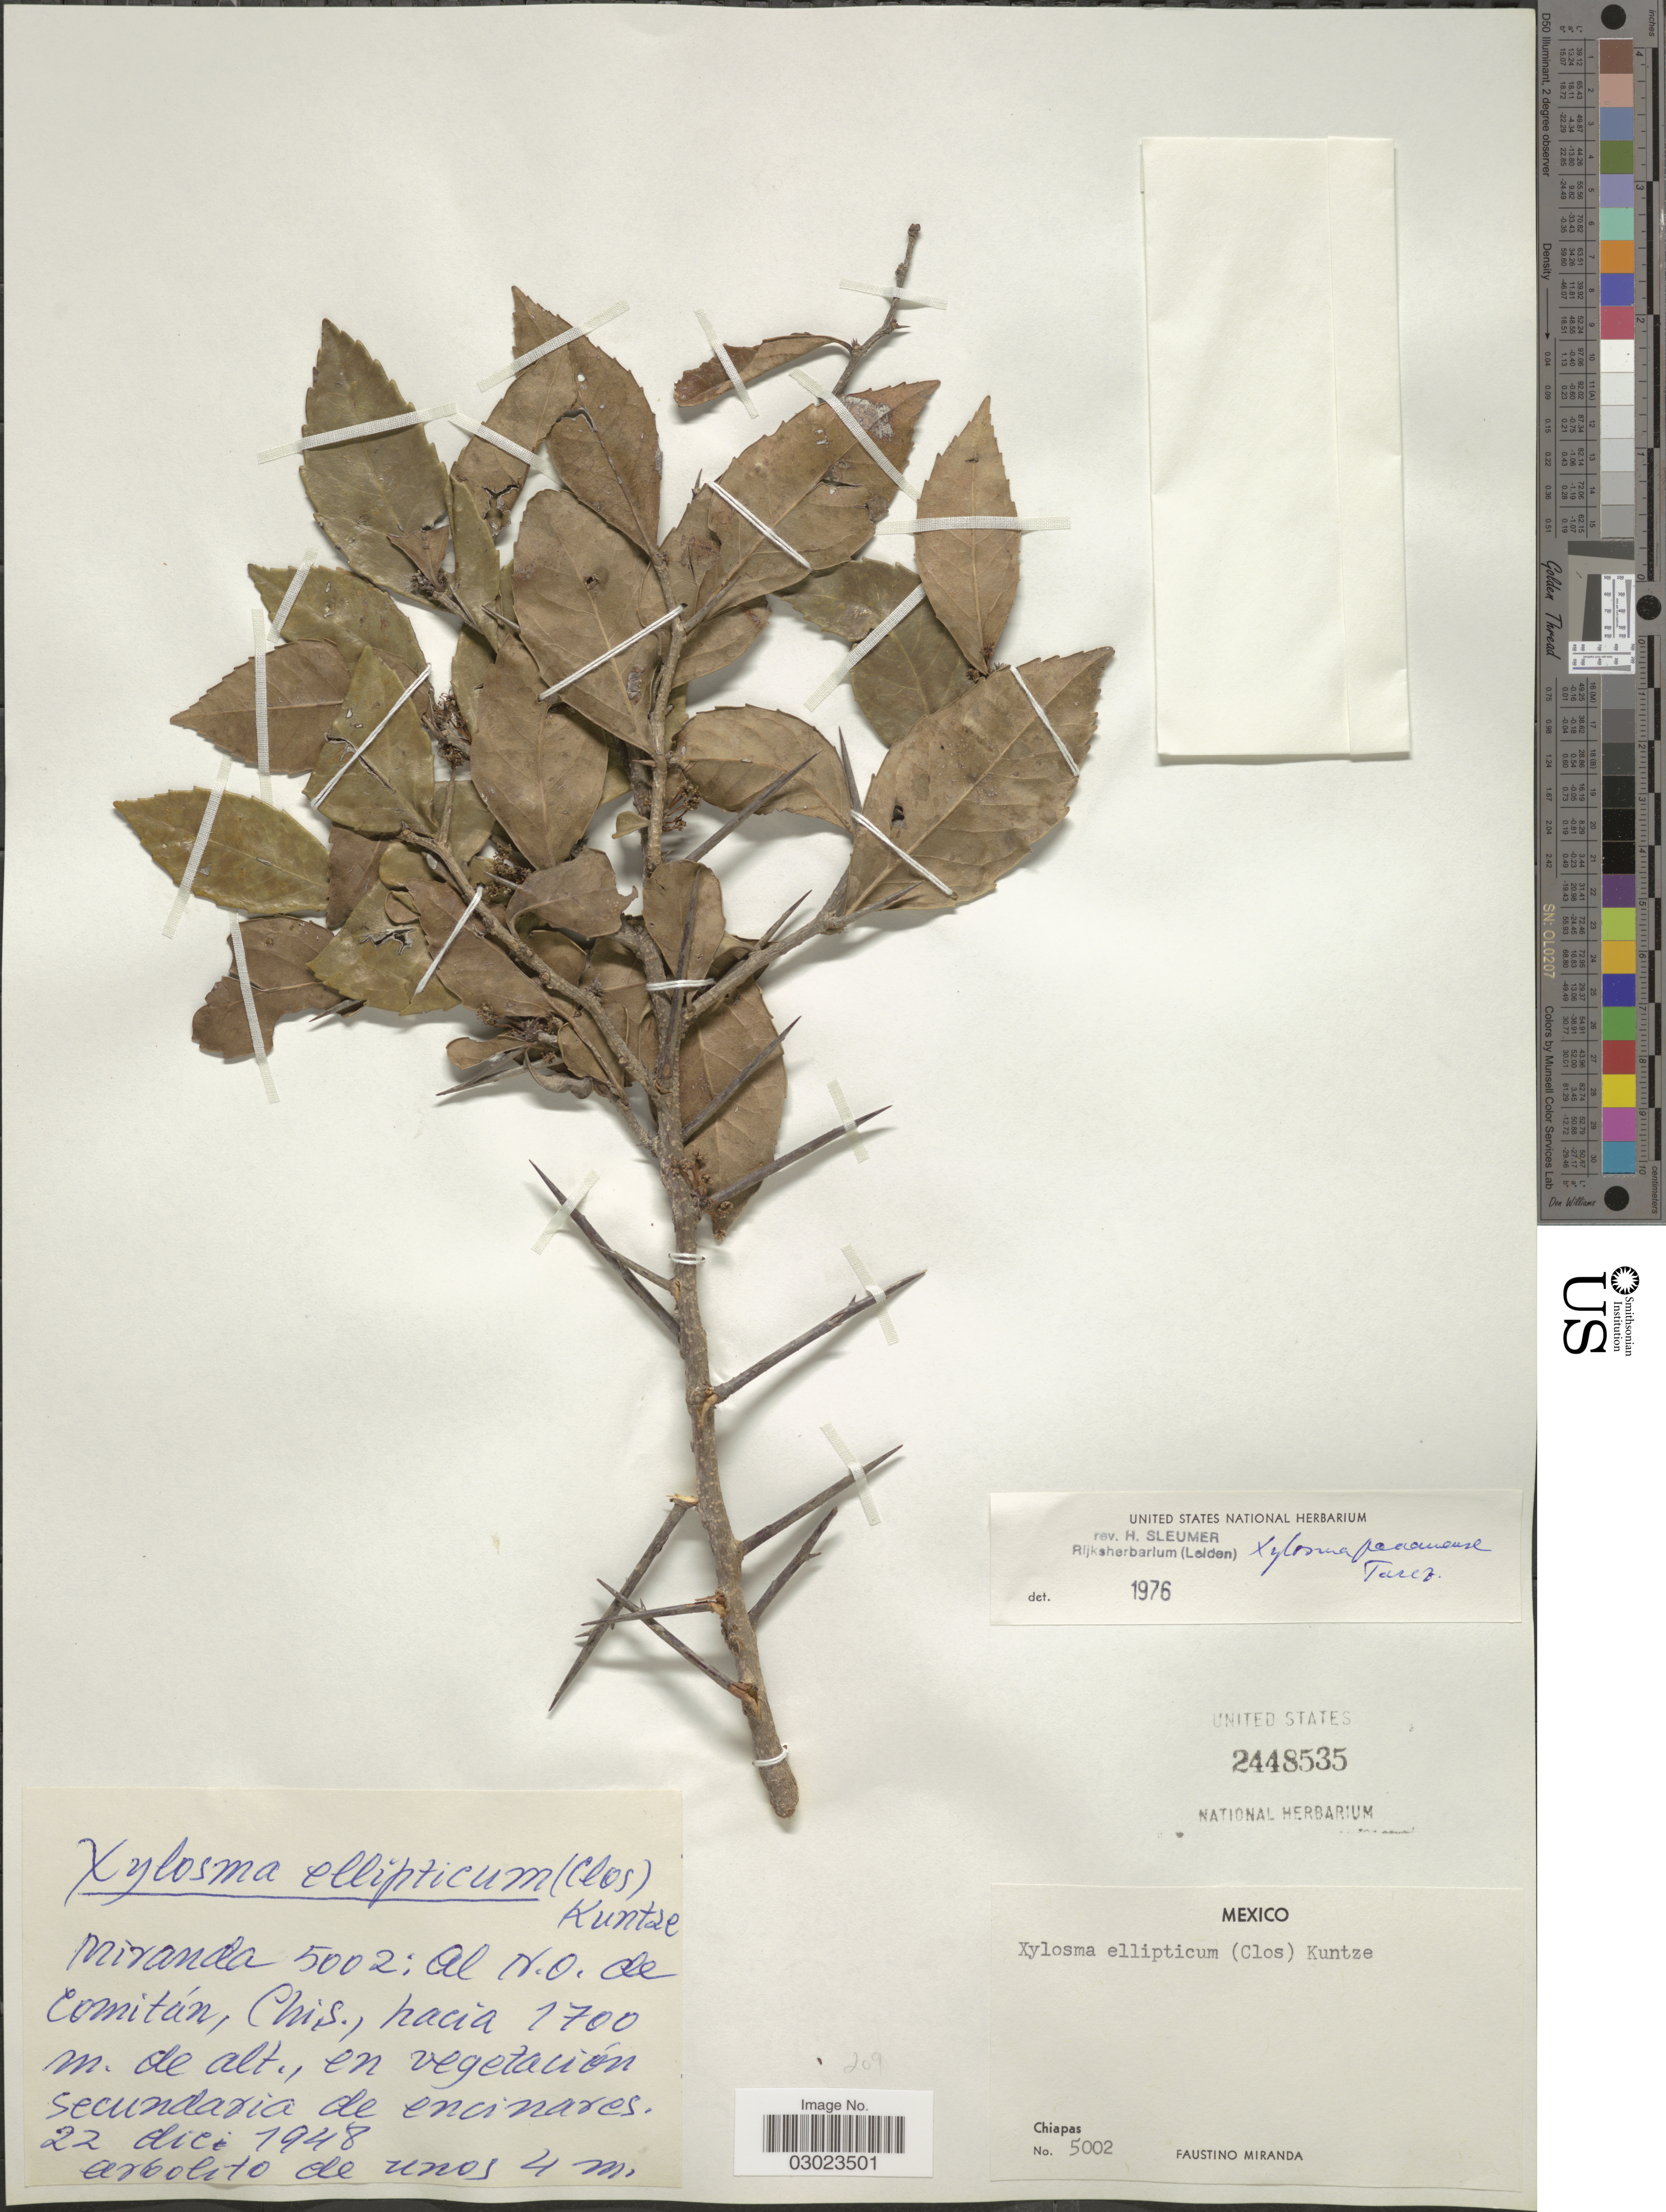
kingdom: Plantae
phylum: Tracheophyta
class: Magnoliopsida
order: Malpighiales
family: Salicaceae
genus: Xylosma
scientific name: Xylosma panamensis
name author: Turcz.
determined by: Sleumer, H. O.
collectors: F. Miranda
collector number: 5002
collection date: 1948-12-22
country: Mexico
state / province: Chiapas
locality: Al N.O. de Comitán, Chis.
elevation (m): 1700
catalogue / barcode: US 2448535